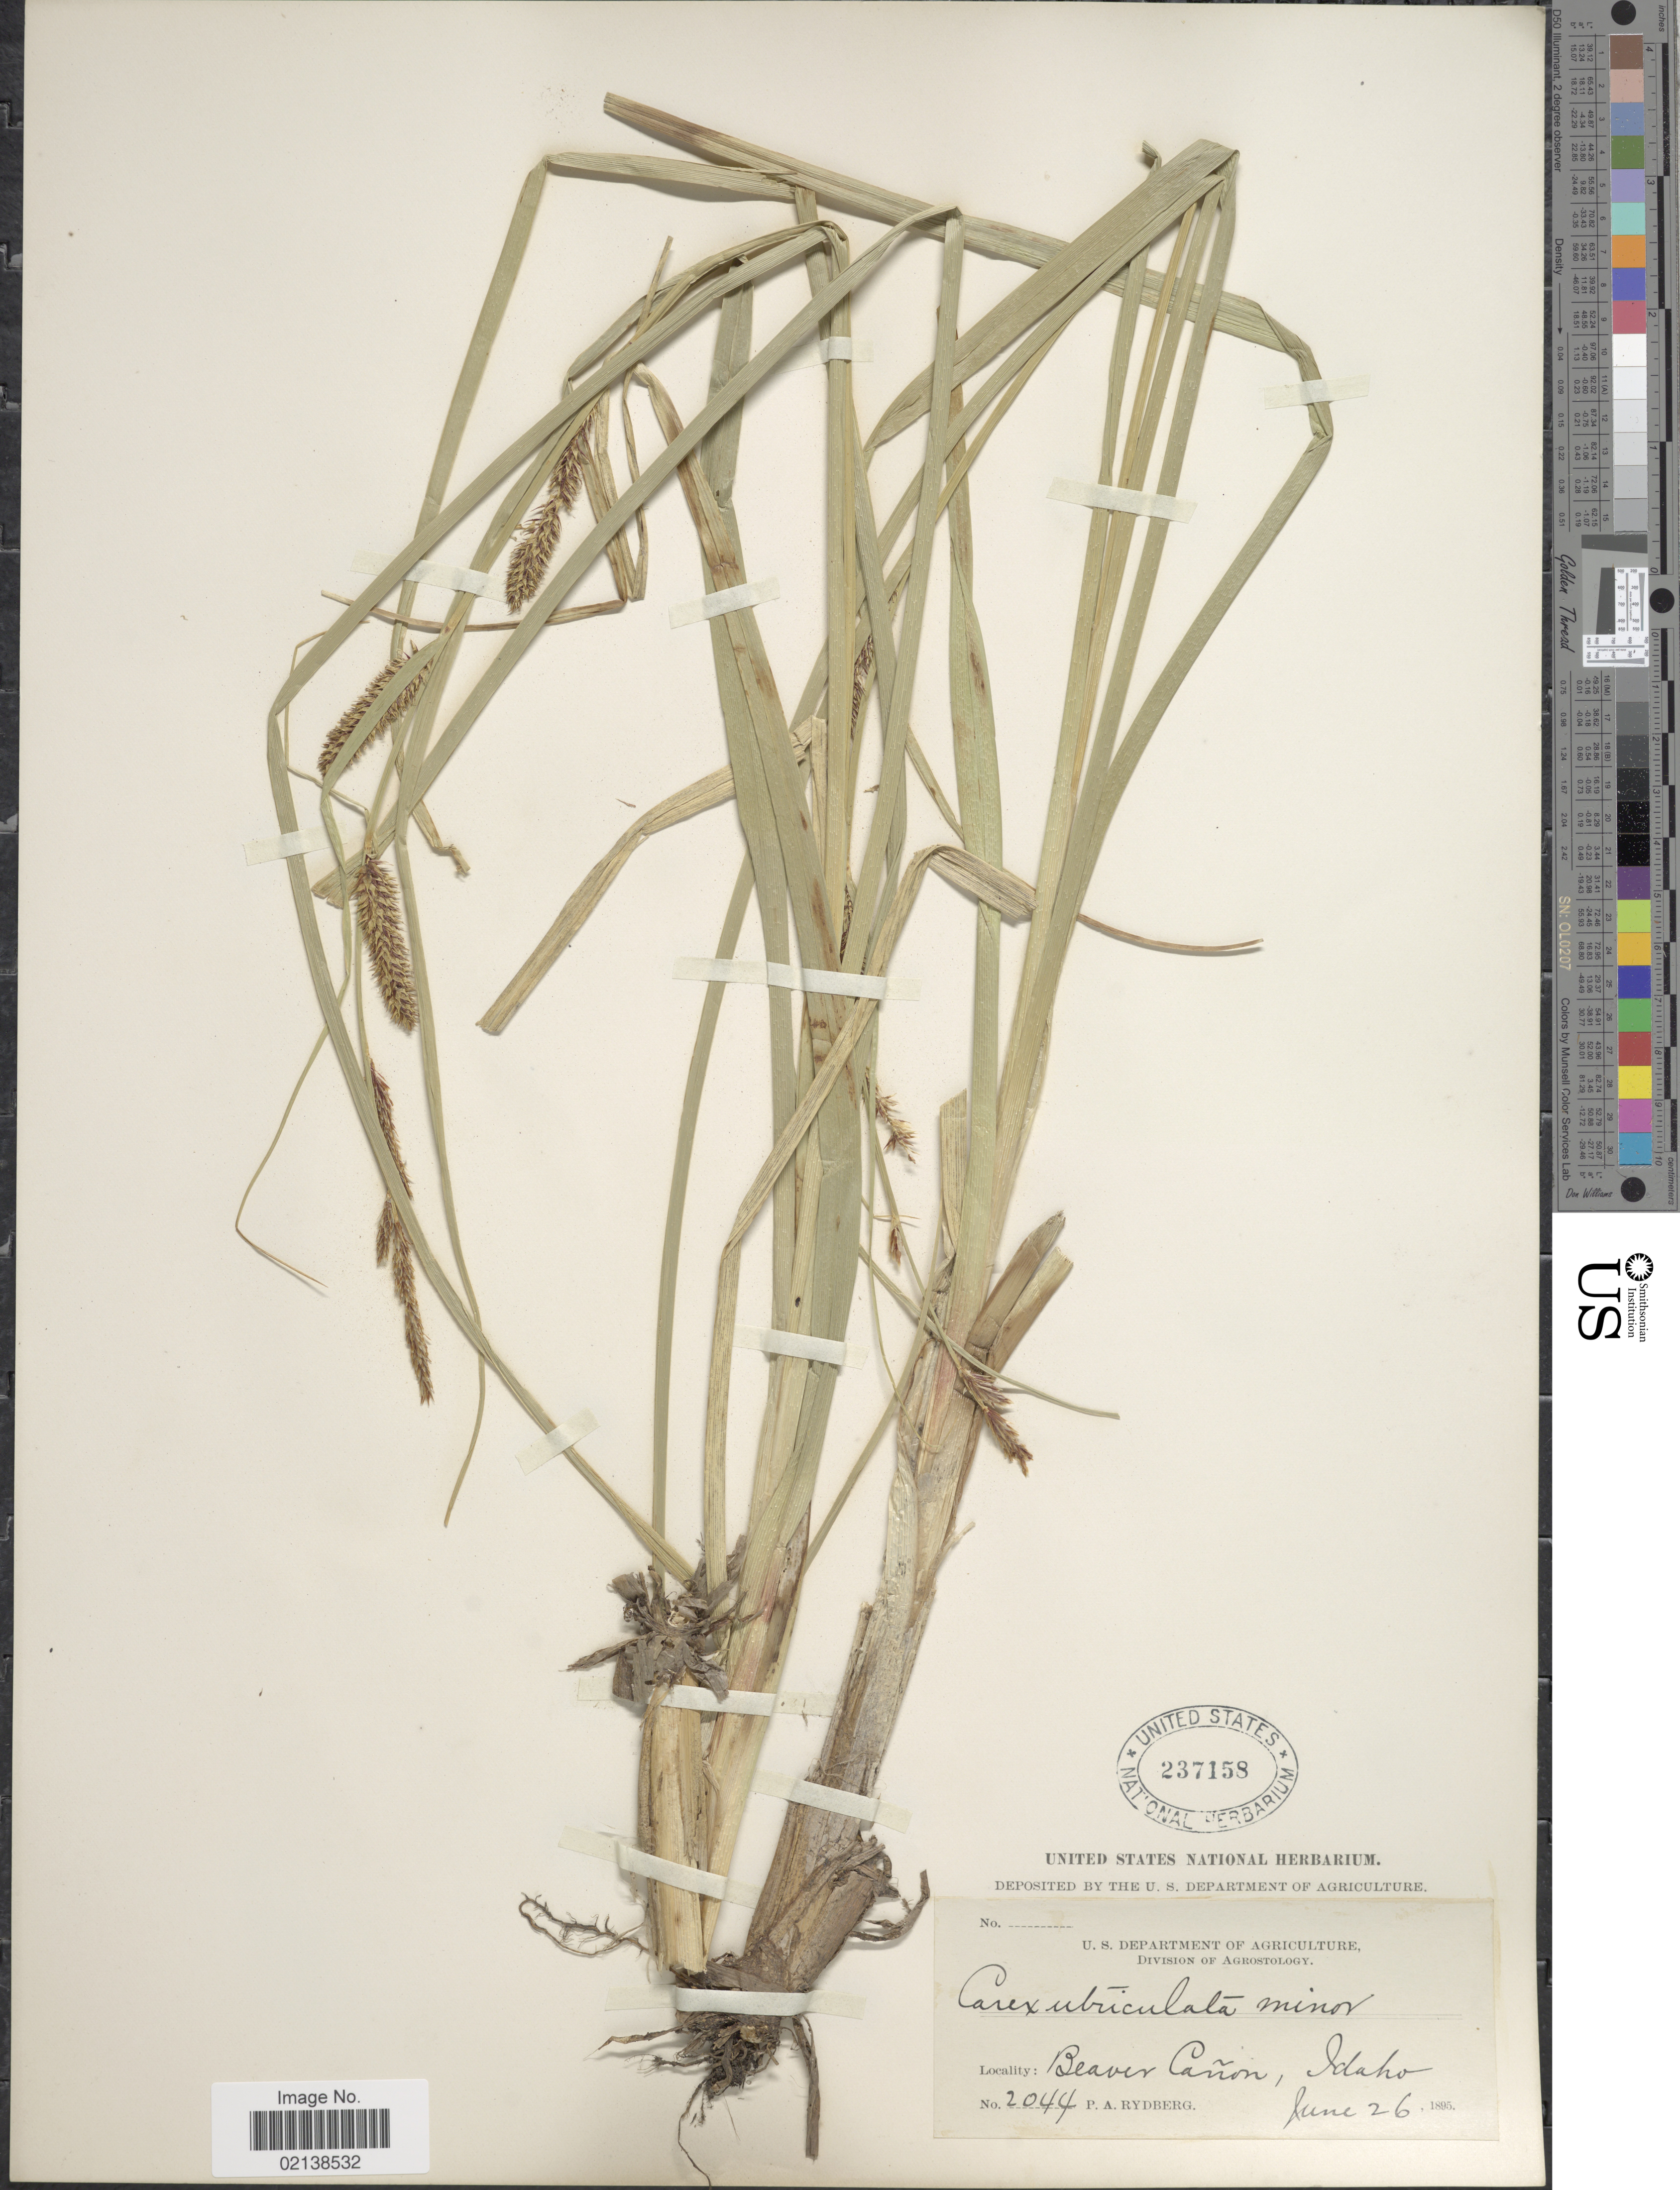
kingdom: Plantae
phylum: Tracheophyta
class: Liliopsida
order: Poales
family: Cyperaceae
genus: Carex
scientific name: Carex utriculata var. minor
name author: Boott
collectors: P. A. Rydberg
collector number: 2044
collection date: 1895-06-26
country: United States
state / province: Idaho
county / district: Nez Perce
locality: Beaver Canon, Idaho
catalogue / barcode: US 237158